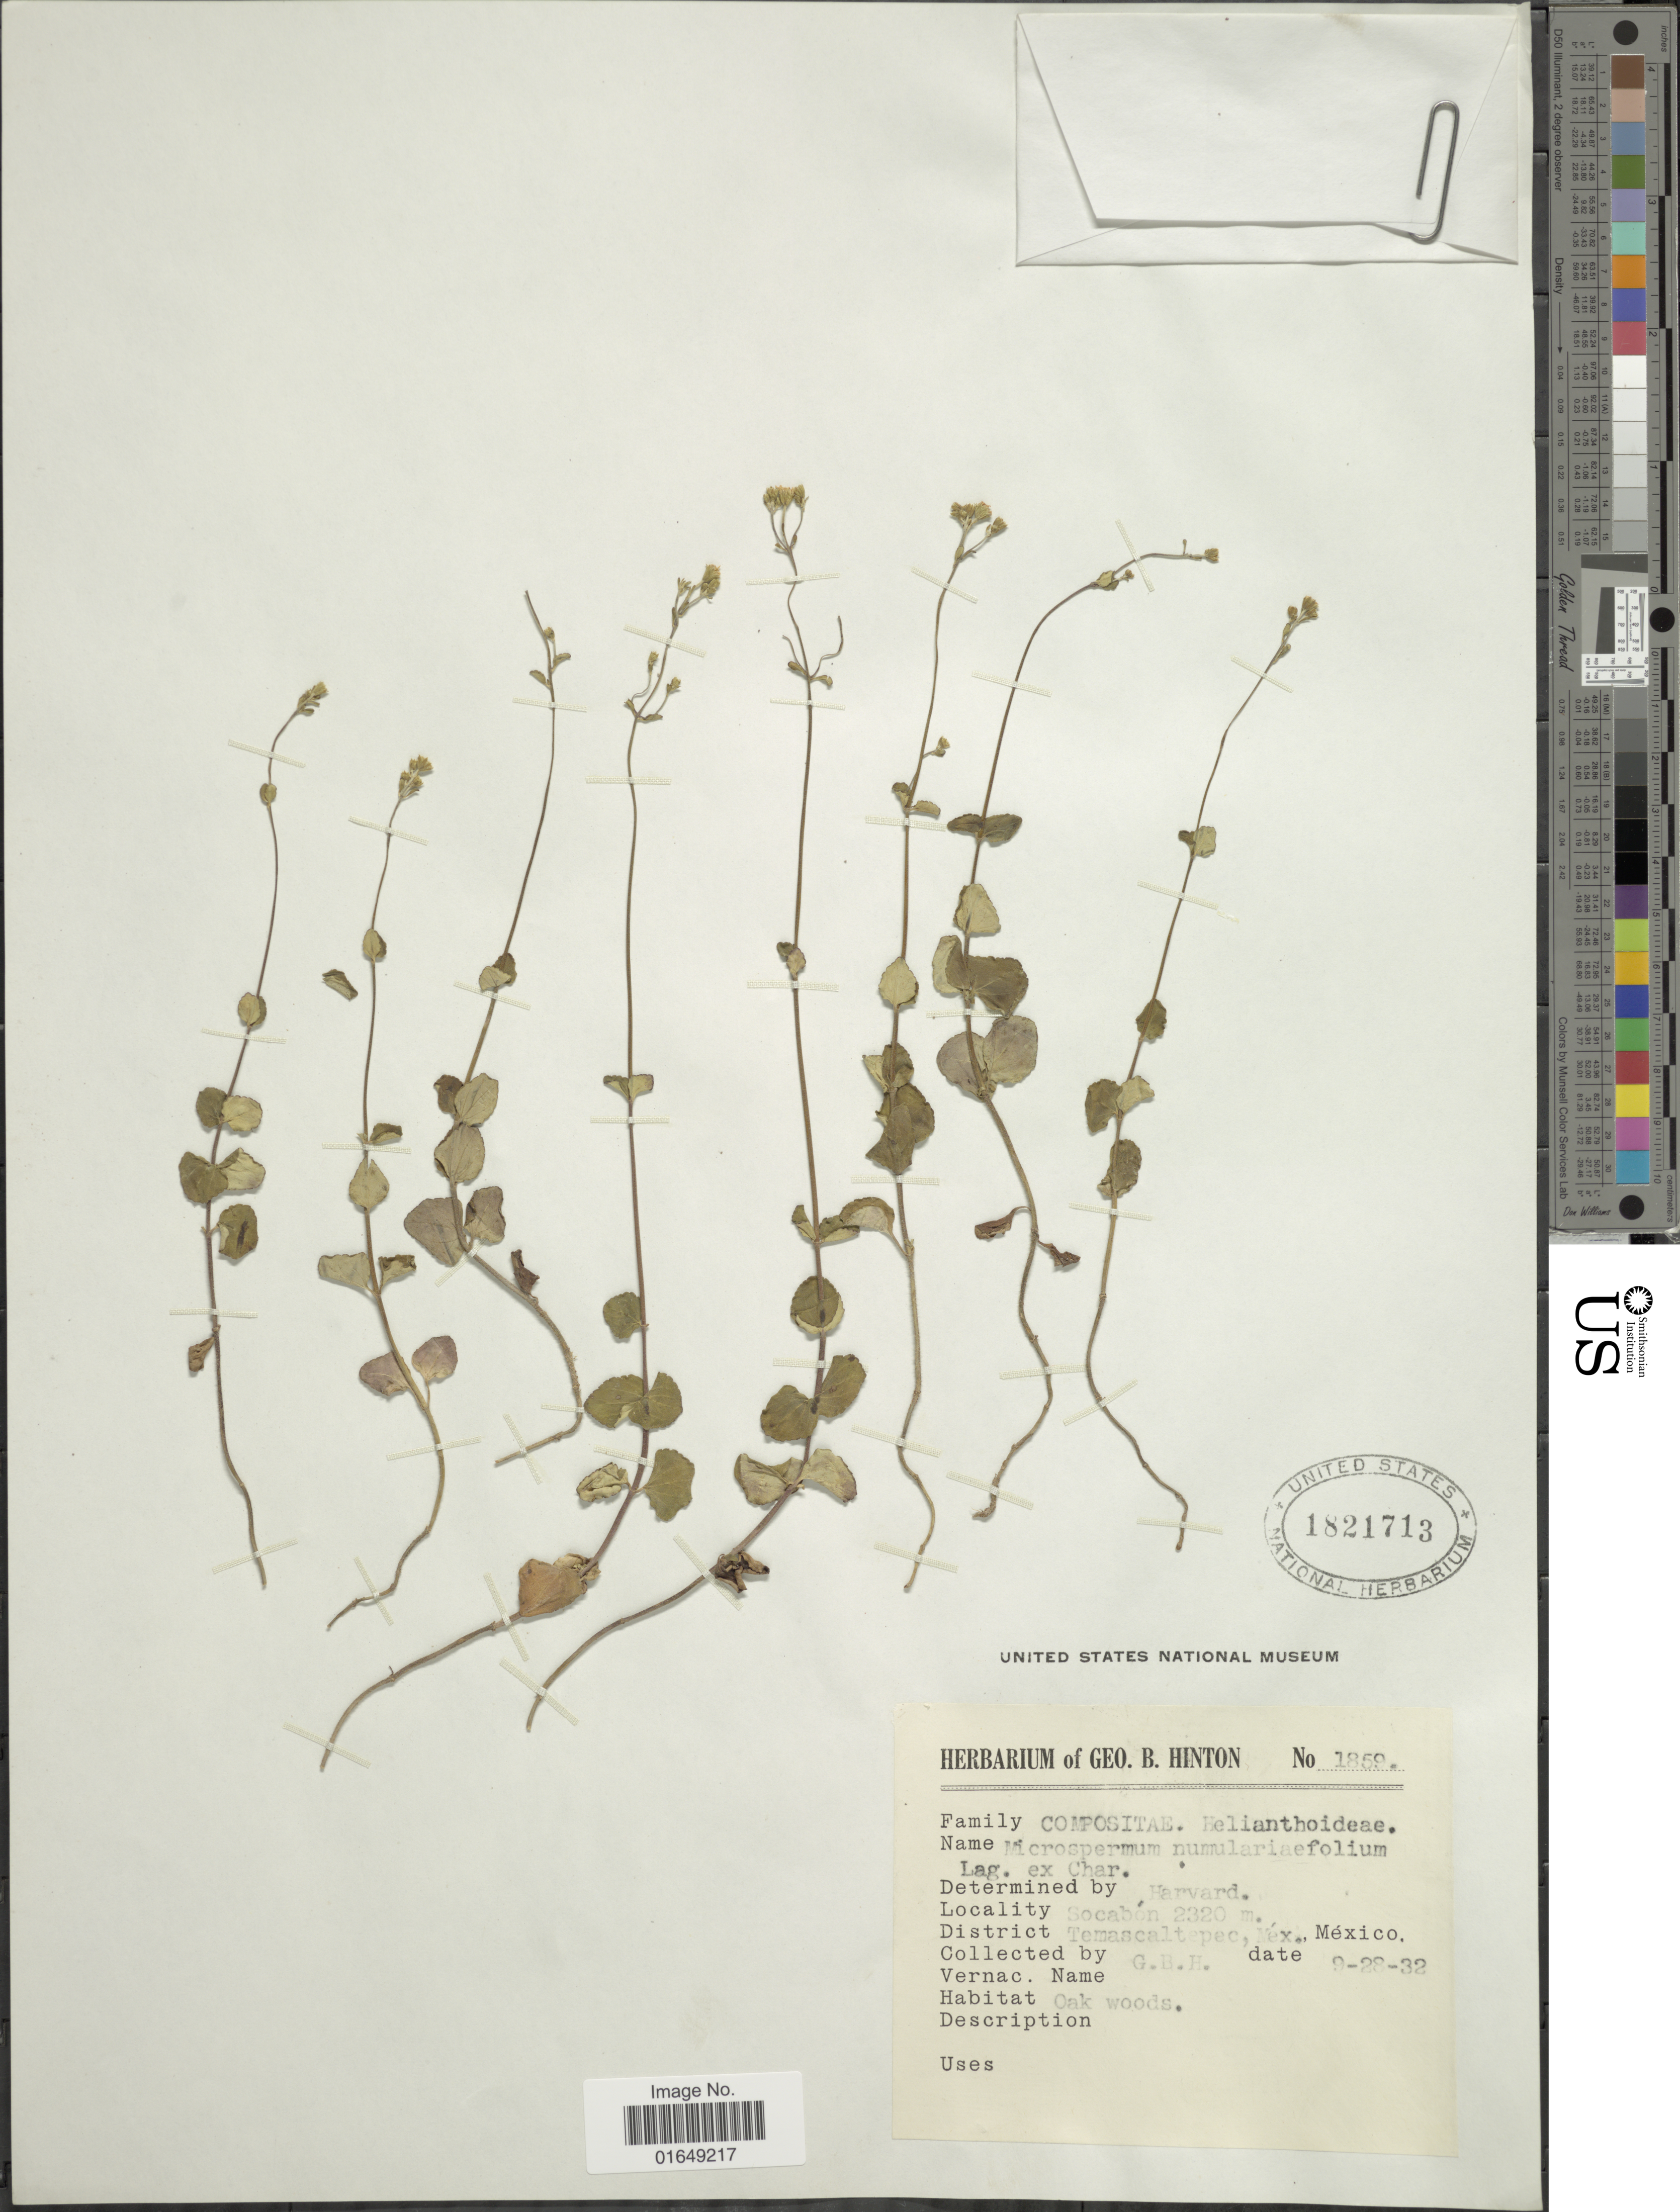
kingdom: Plantae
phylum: Tracheophyta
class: Magnoliopsida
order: Asterales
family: Asteraceae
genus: Microspermum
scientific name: Microspermum numulariaefolium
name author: Lag.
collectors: G. B. Hinton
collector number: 1859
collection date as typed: Transcribed d/m/y: 28/9/32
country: Mexico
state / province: México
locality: Socabón, Temascaltepec.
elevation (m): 2320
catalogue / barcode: US 1821713